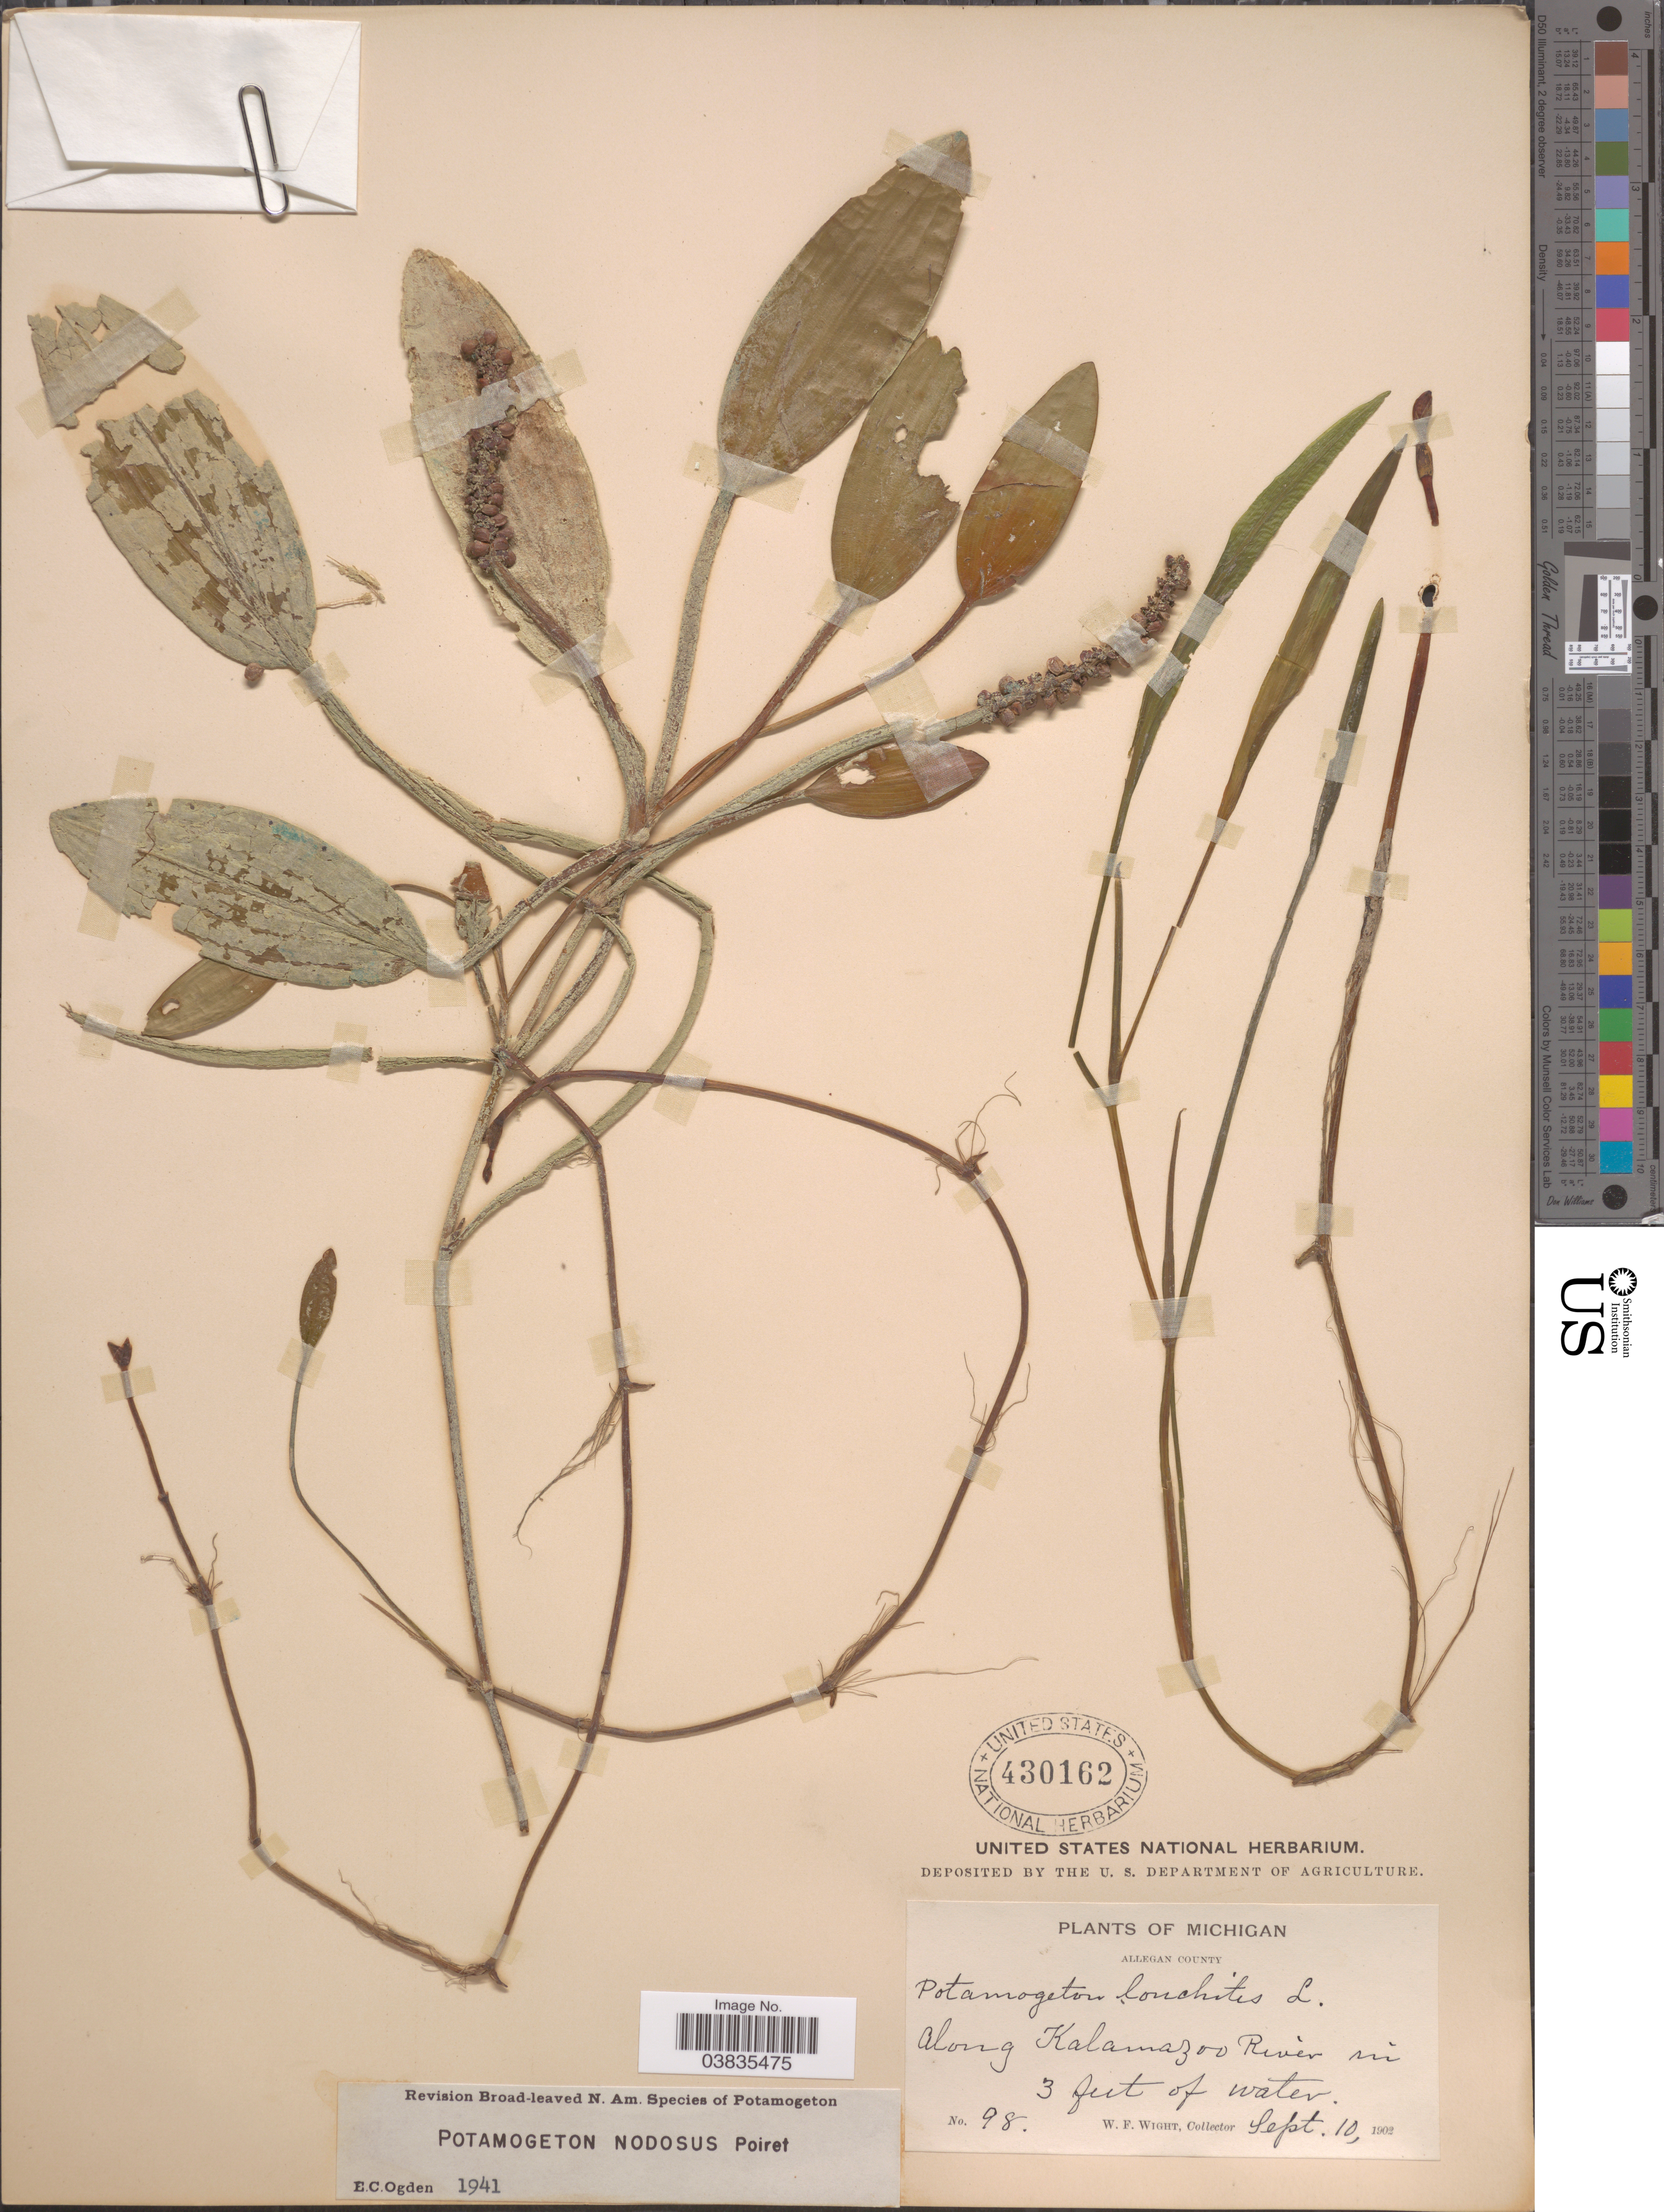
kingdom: Plantae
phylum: Tracheophyta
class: Liliopsida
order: Alismatales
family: Potamogetonaceae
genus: Potamogeton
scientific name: Potamogeton nodosus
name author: Poir.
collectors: W. Wight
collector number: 98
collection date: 1902-09-10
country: United States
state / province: Michigan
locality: Allegan County. Along Kamalazoo River.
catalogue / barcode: US 430162